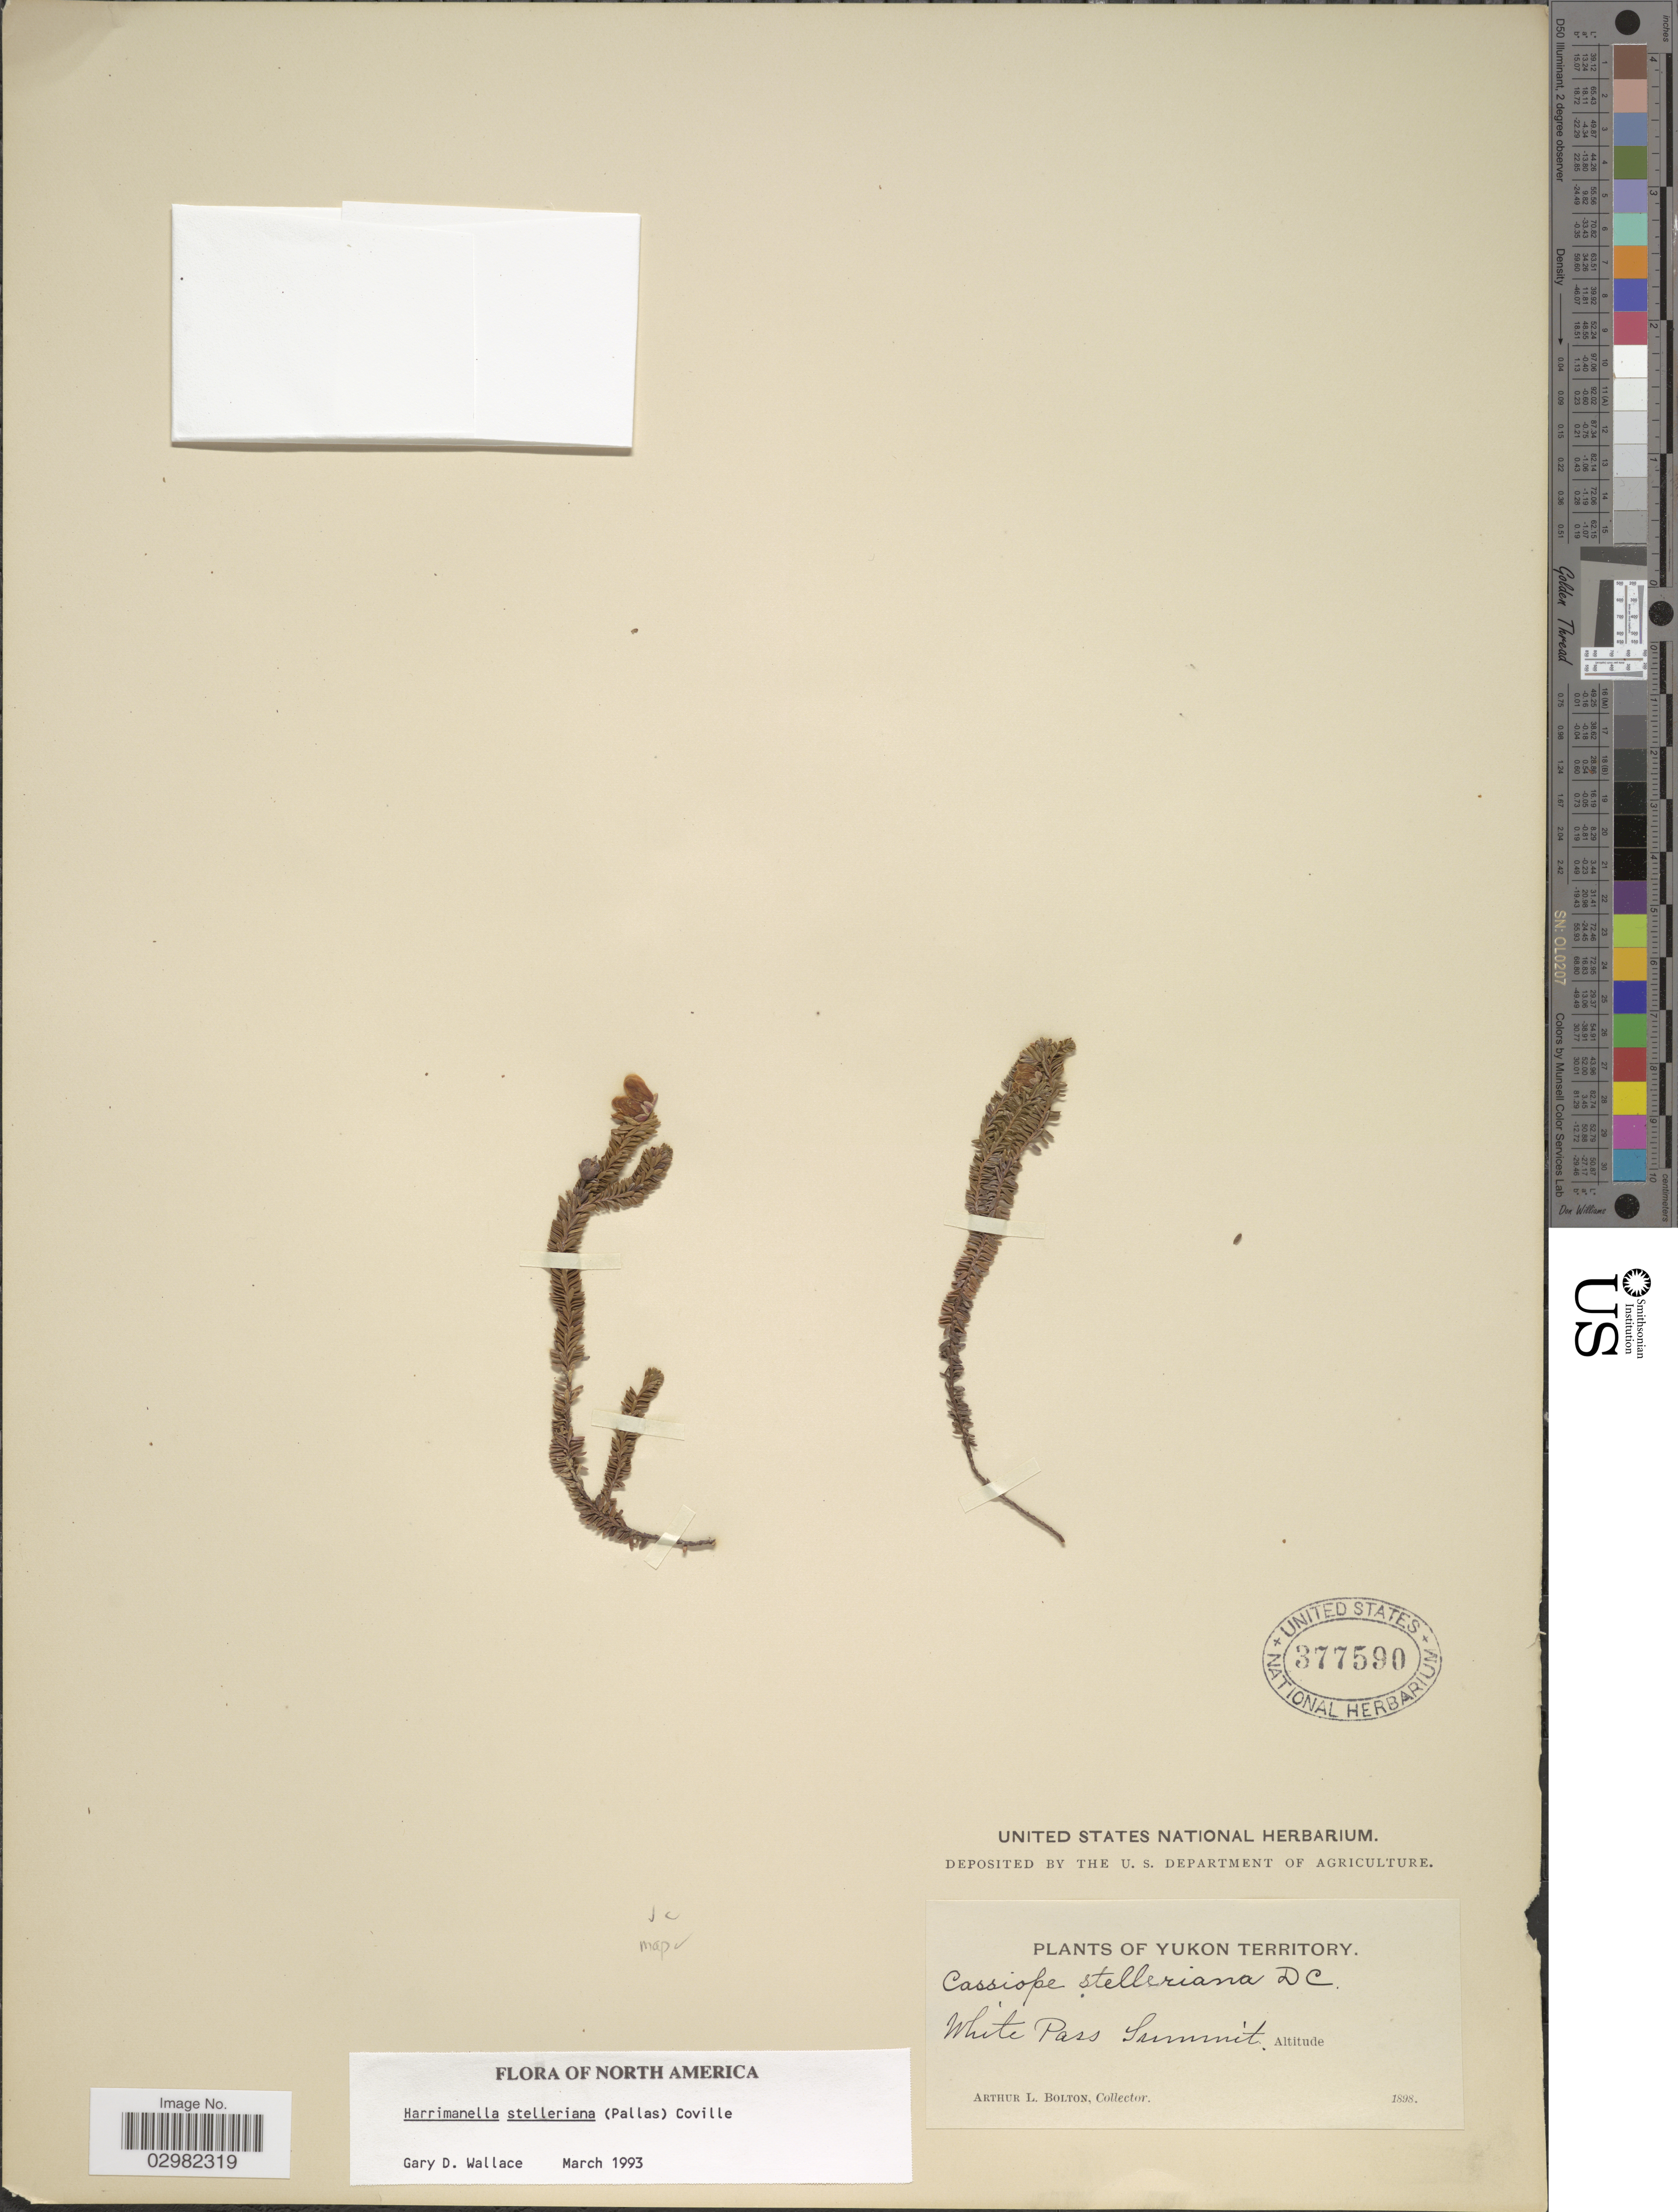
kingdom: Plantae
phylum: Tracheophyta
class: Magnoliopsida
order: Ericales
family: Ericaceae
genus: Harrimanella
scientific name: Harrimanella stelleriana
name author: (Pall.) Coville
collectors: A. Bolton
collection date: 1898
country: Canada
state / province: Yukon Territory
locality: White Pass Summit.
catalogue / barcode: US 377590